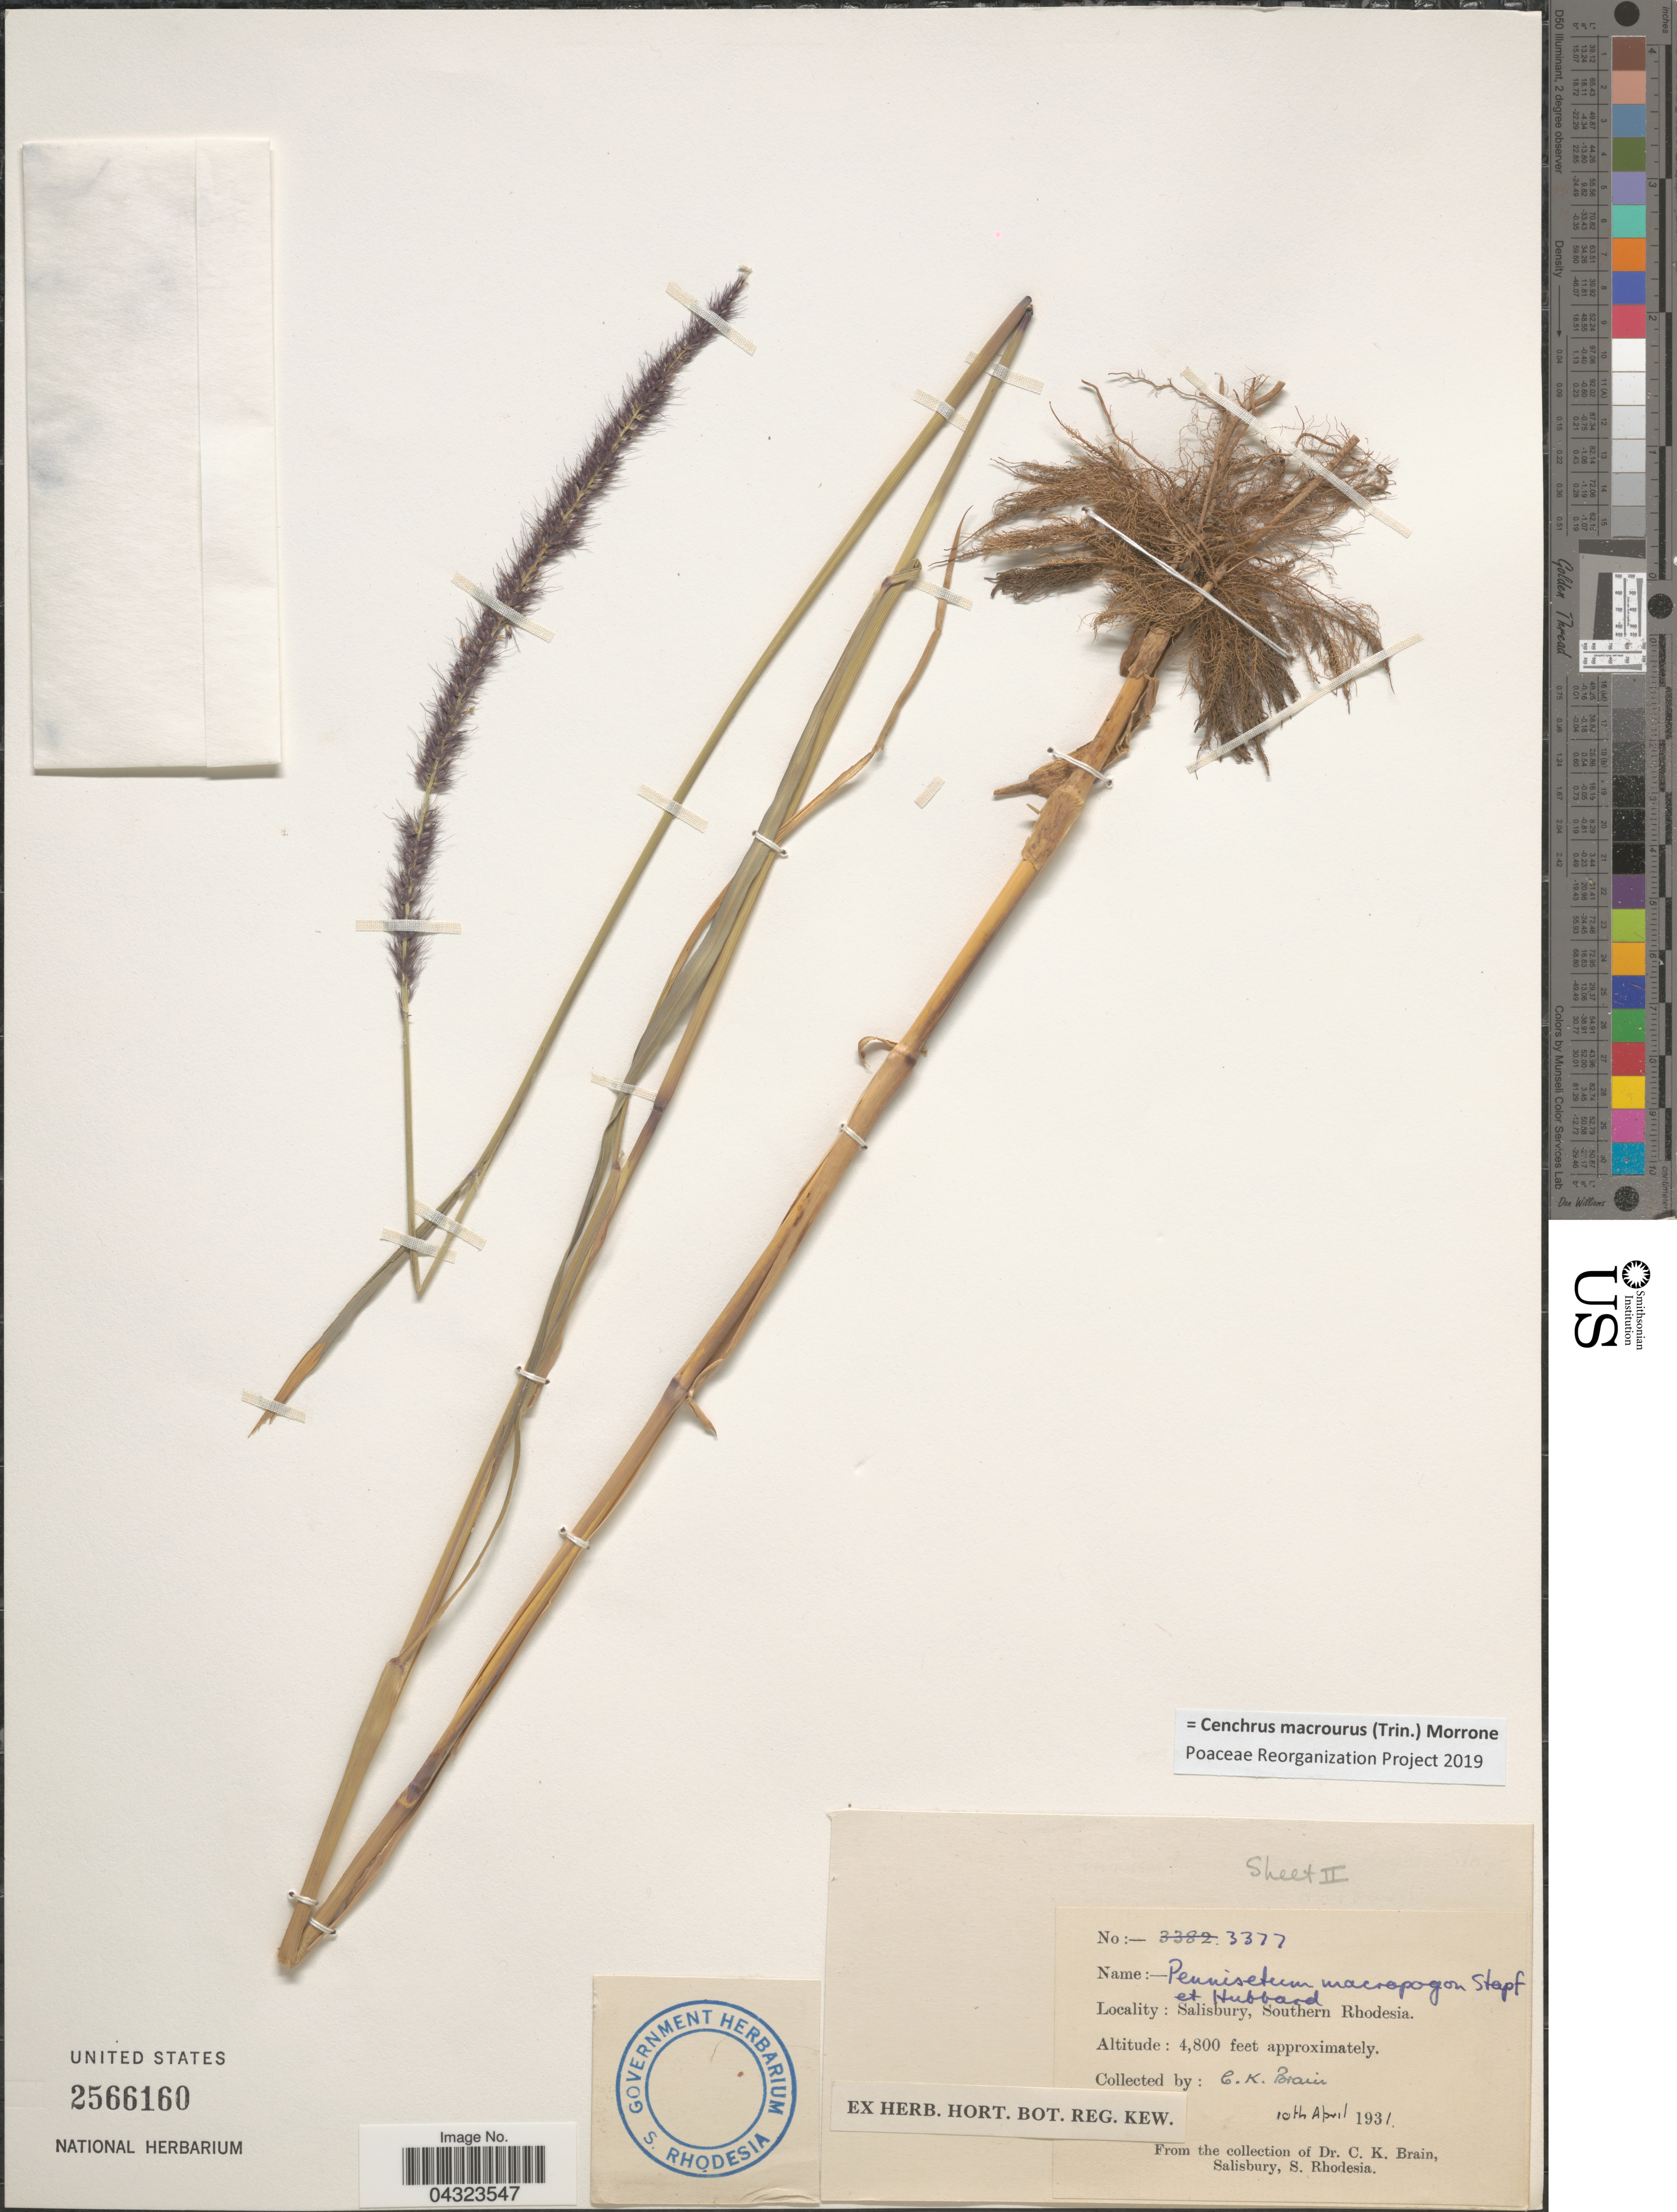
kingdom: Plantae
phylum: Tracheophyta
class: Liliopsida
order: Poales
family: Poaceae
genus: Cenchrus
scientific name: Cenchrus macrourus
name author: (Trin.) Morrone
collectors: C. Brain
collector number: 3377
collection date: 1931-04-10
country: Zimbabwe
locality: Salisbury, Southern Rhodesia.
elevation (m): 1463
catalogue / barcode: US 2566160